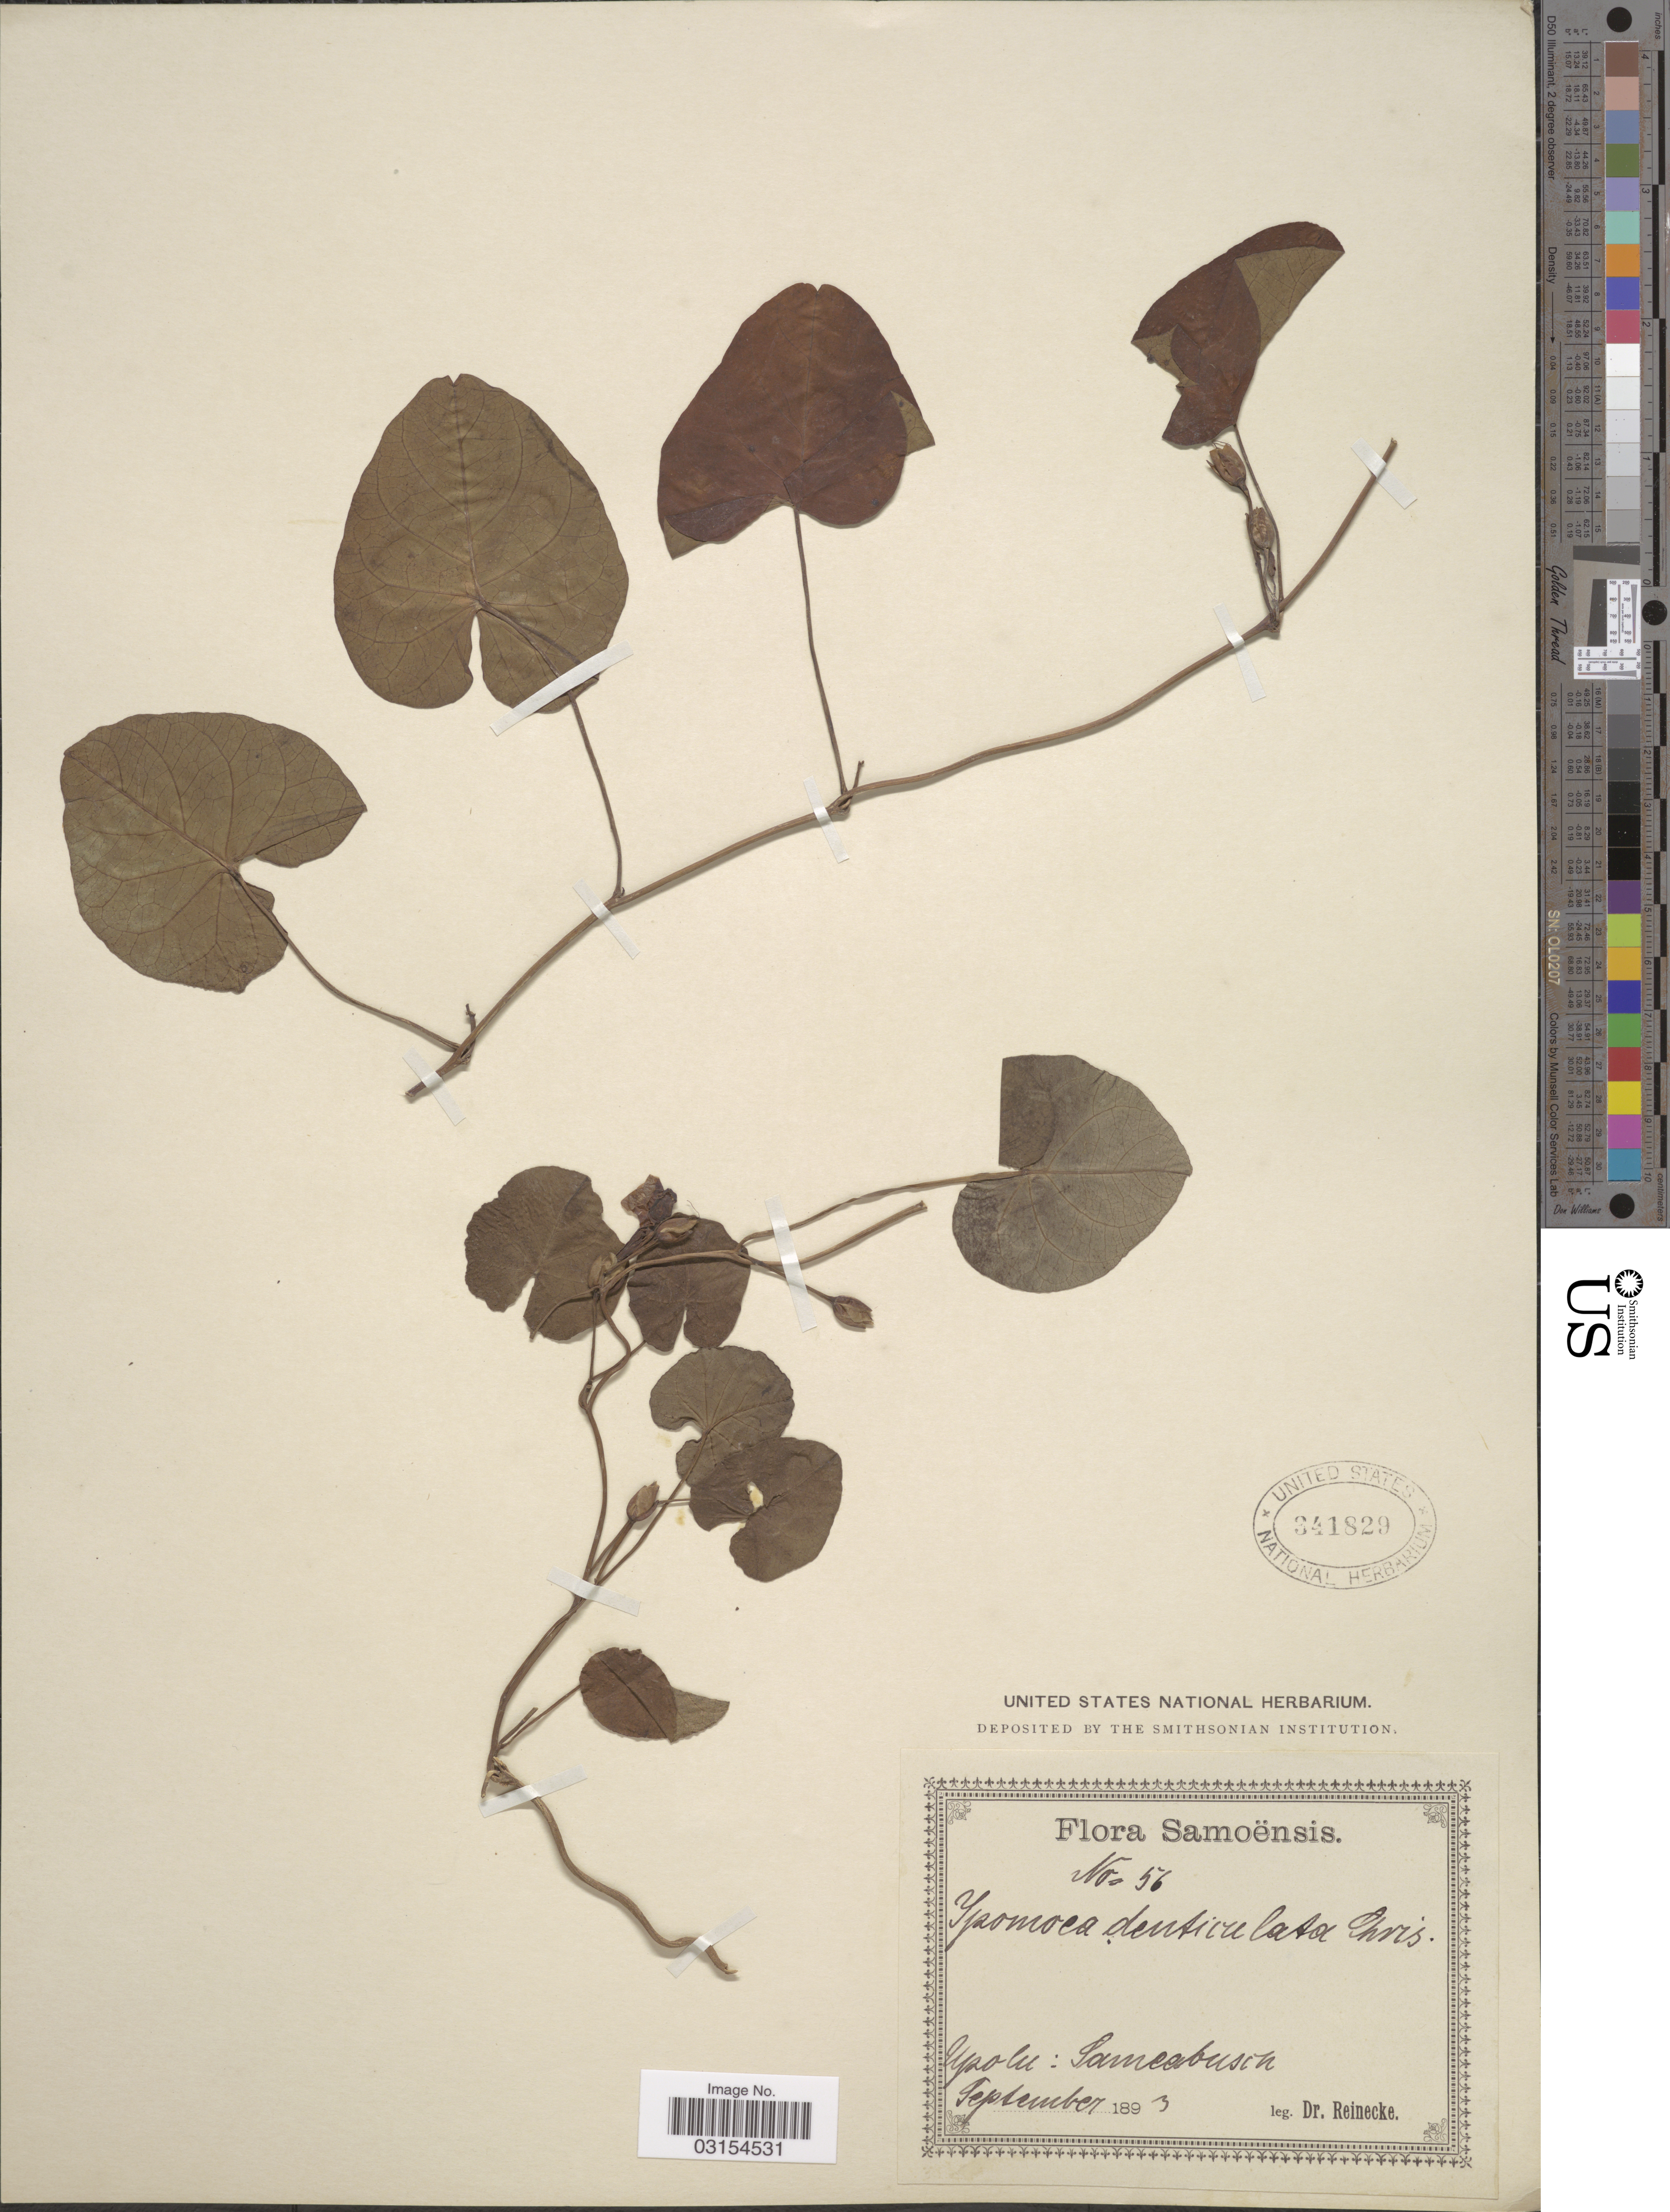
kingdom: Plantae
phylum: Tracheophyta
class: Magnoliopsida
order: Solanales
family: Convolvulaceae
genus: Ipomoea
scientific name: Ipomoea littoralis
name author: Blume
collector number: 56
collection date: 1893-09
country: Samoa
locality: Samoënsis. Upolu: Sameabusch.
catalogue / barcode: US 341829